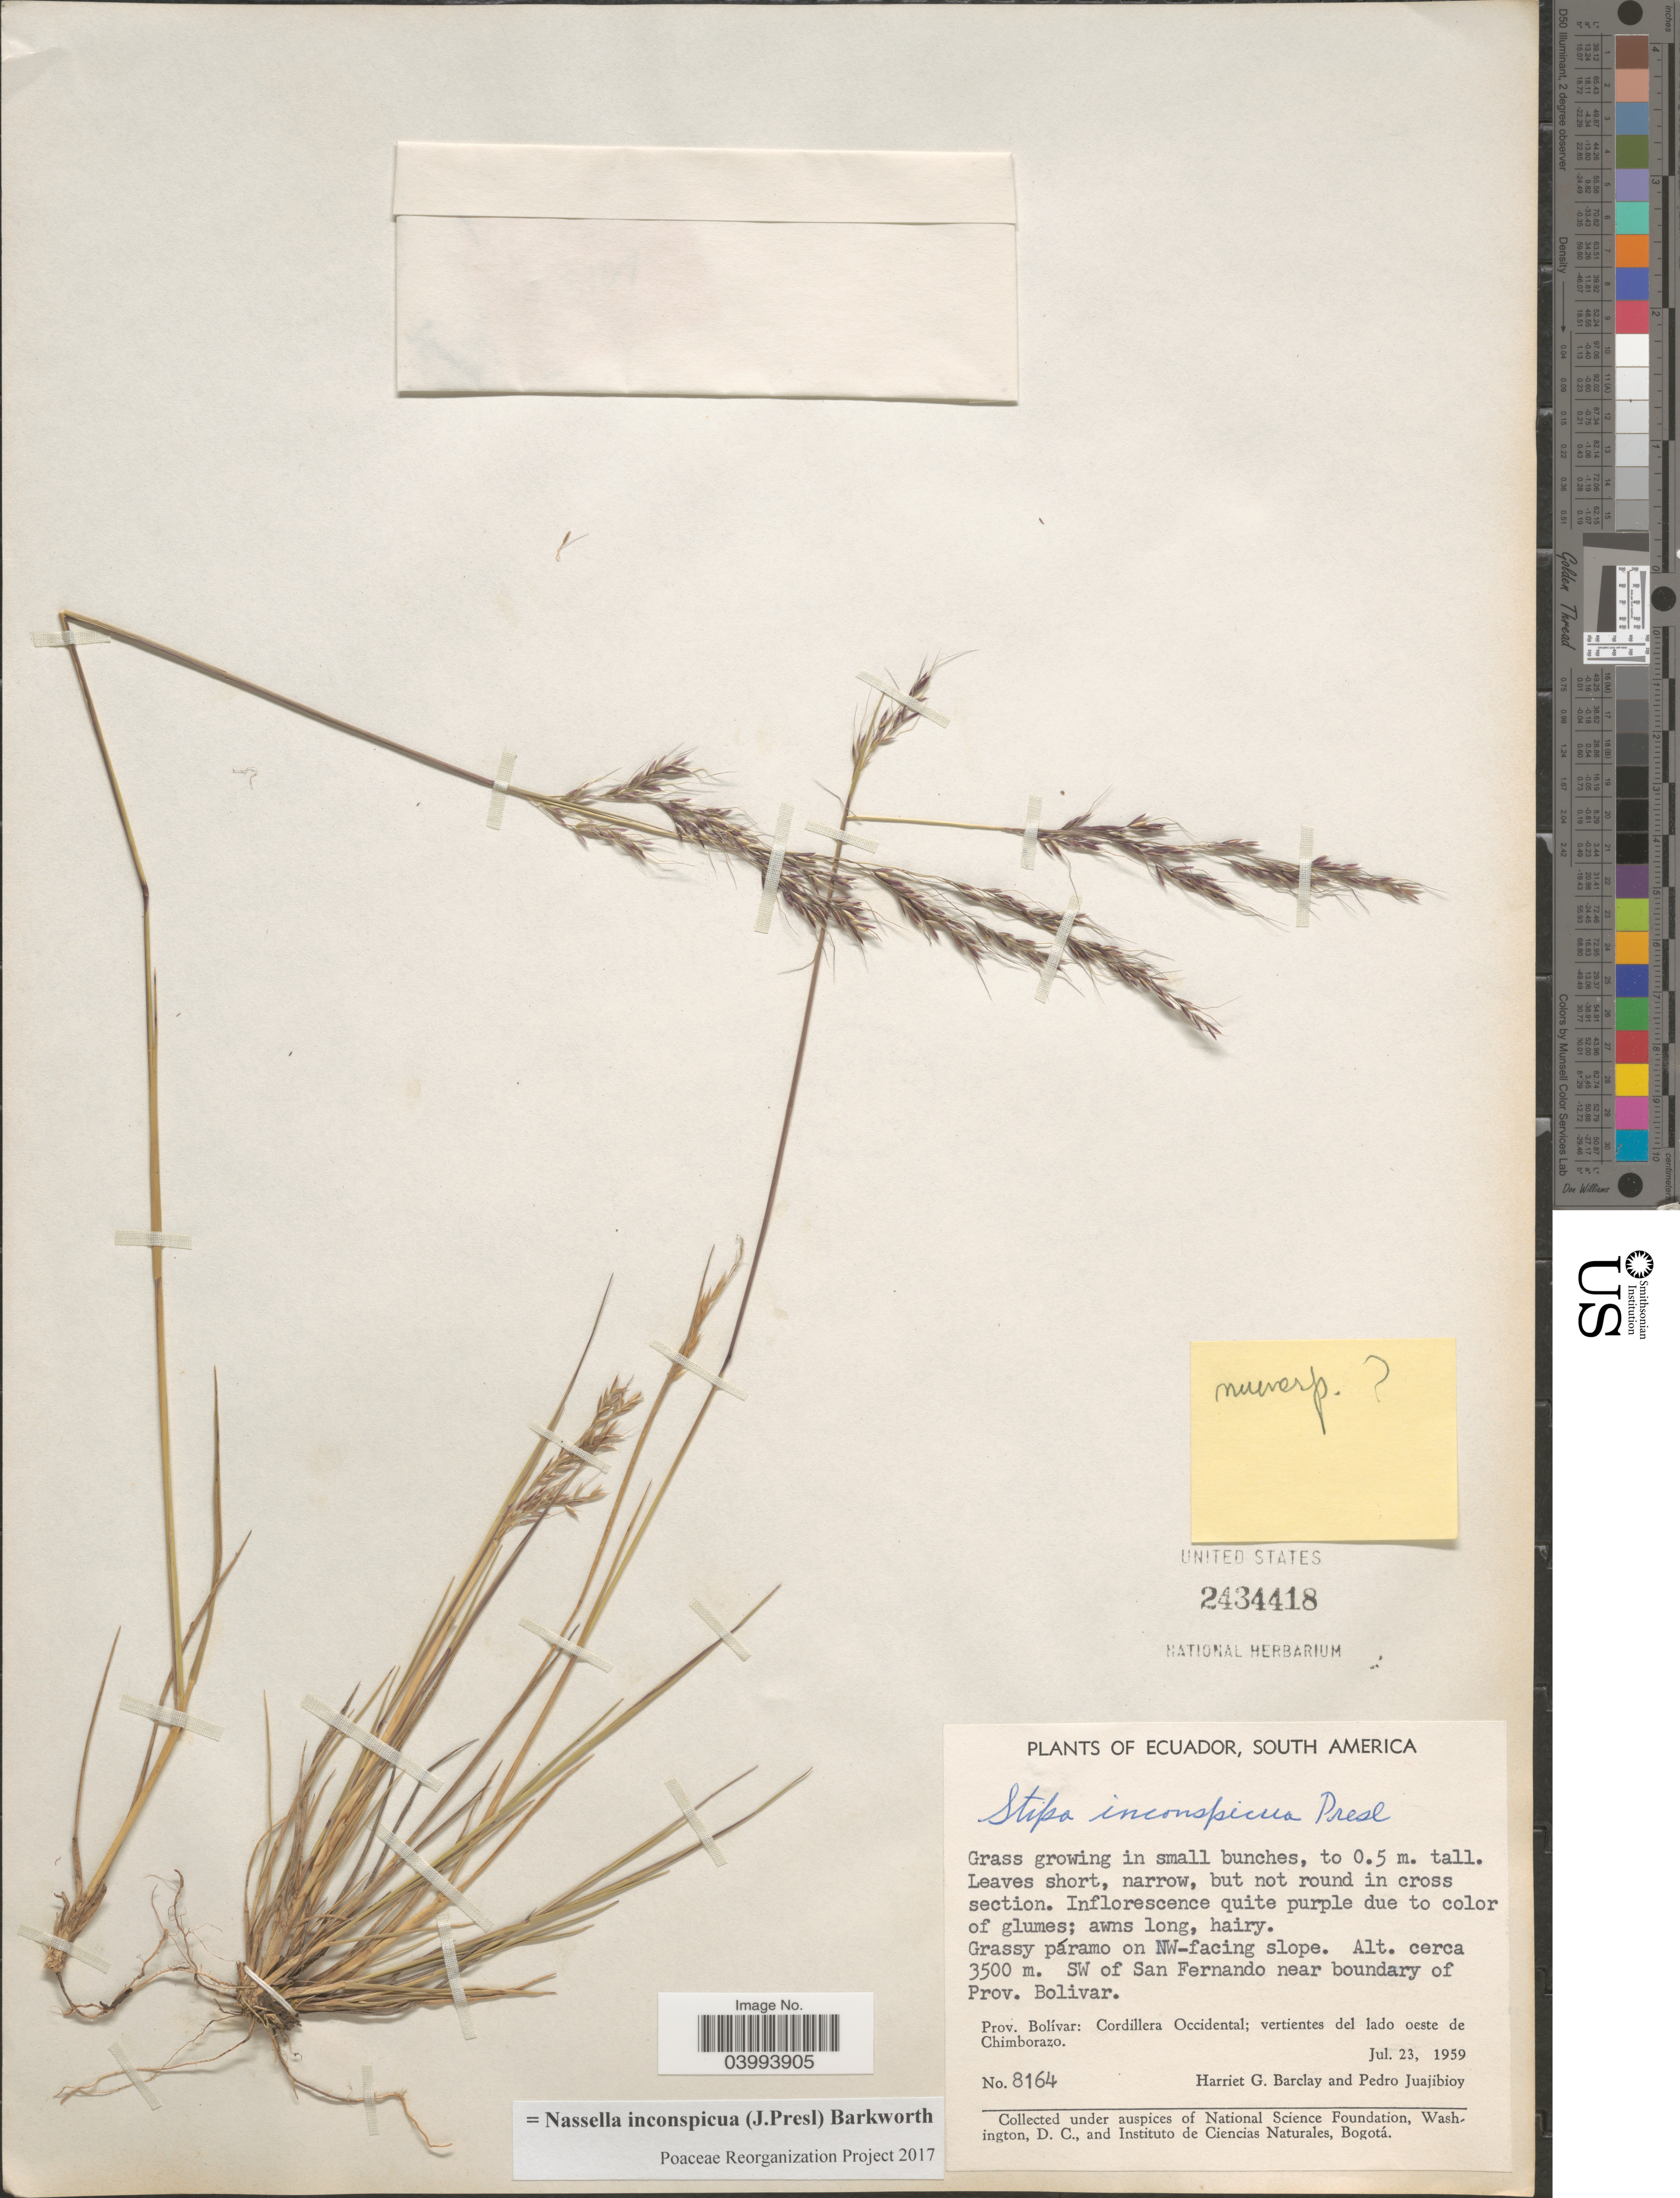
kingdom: Plantae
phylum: Tracheophyta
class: Liliopsida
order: Poales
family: Poaceae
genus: Nassella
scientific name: Nassella inconspicua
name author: (J. Presl) Barkworth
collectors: H. G. Barclay & P. Juajibioy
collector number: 8164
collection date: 1959-07-23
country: Ecuador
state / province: Bolívar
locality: On NW-facing slope. SW of San Fernando near boundary of Prov. Bolivar. Cordillera Occidental; vertientes del lado oeste de Chimborazo.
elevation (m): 3500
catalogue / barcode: US 2434418